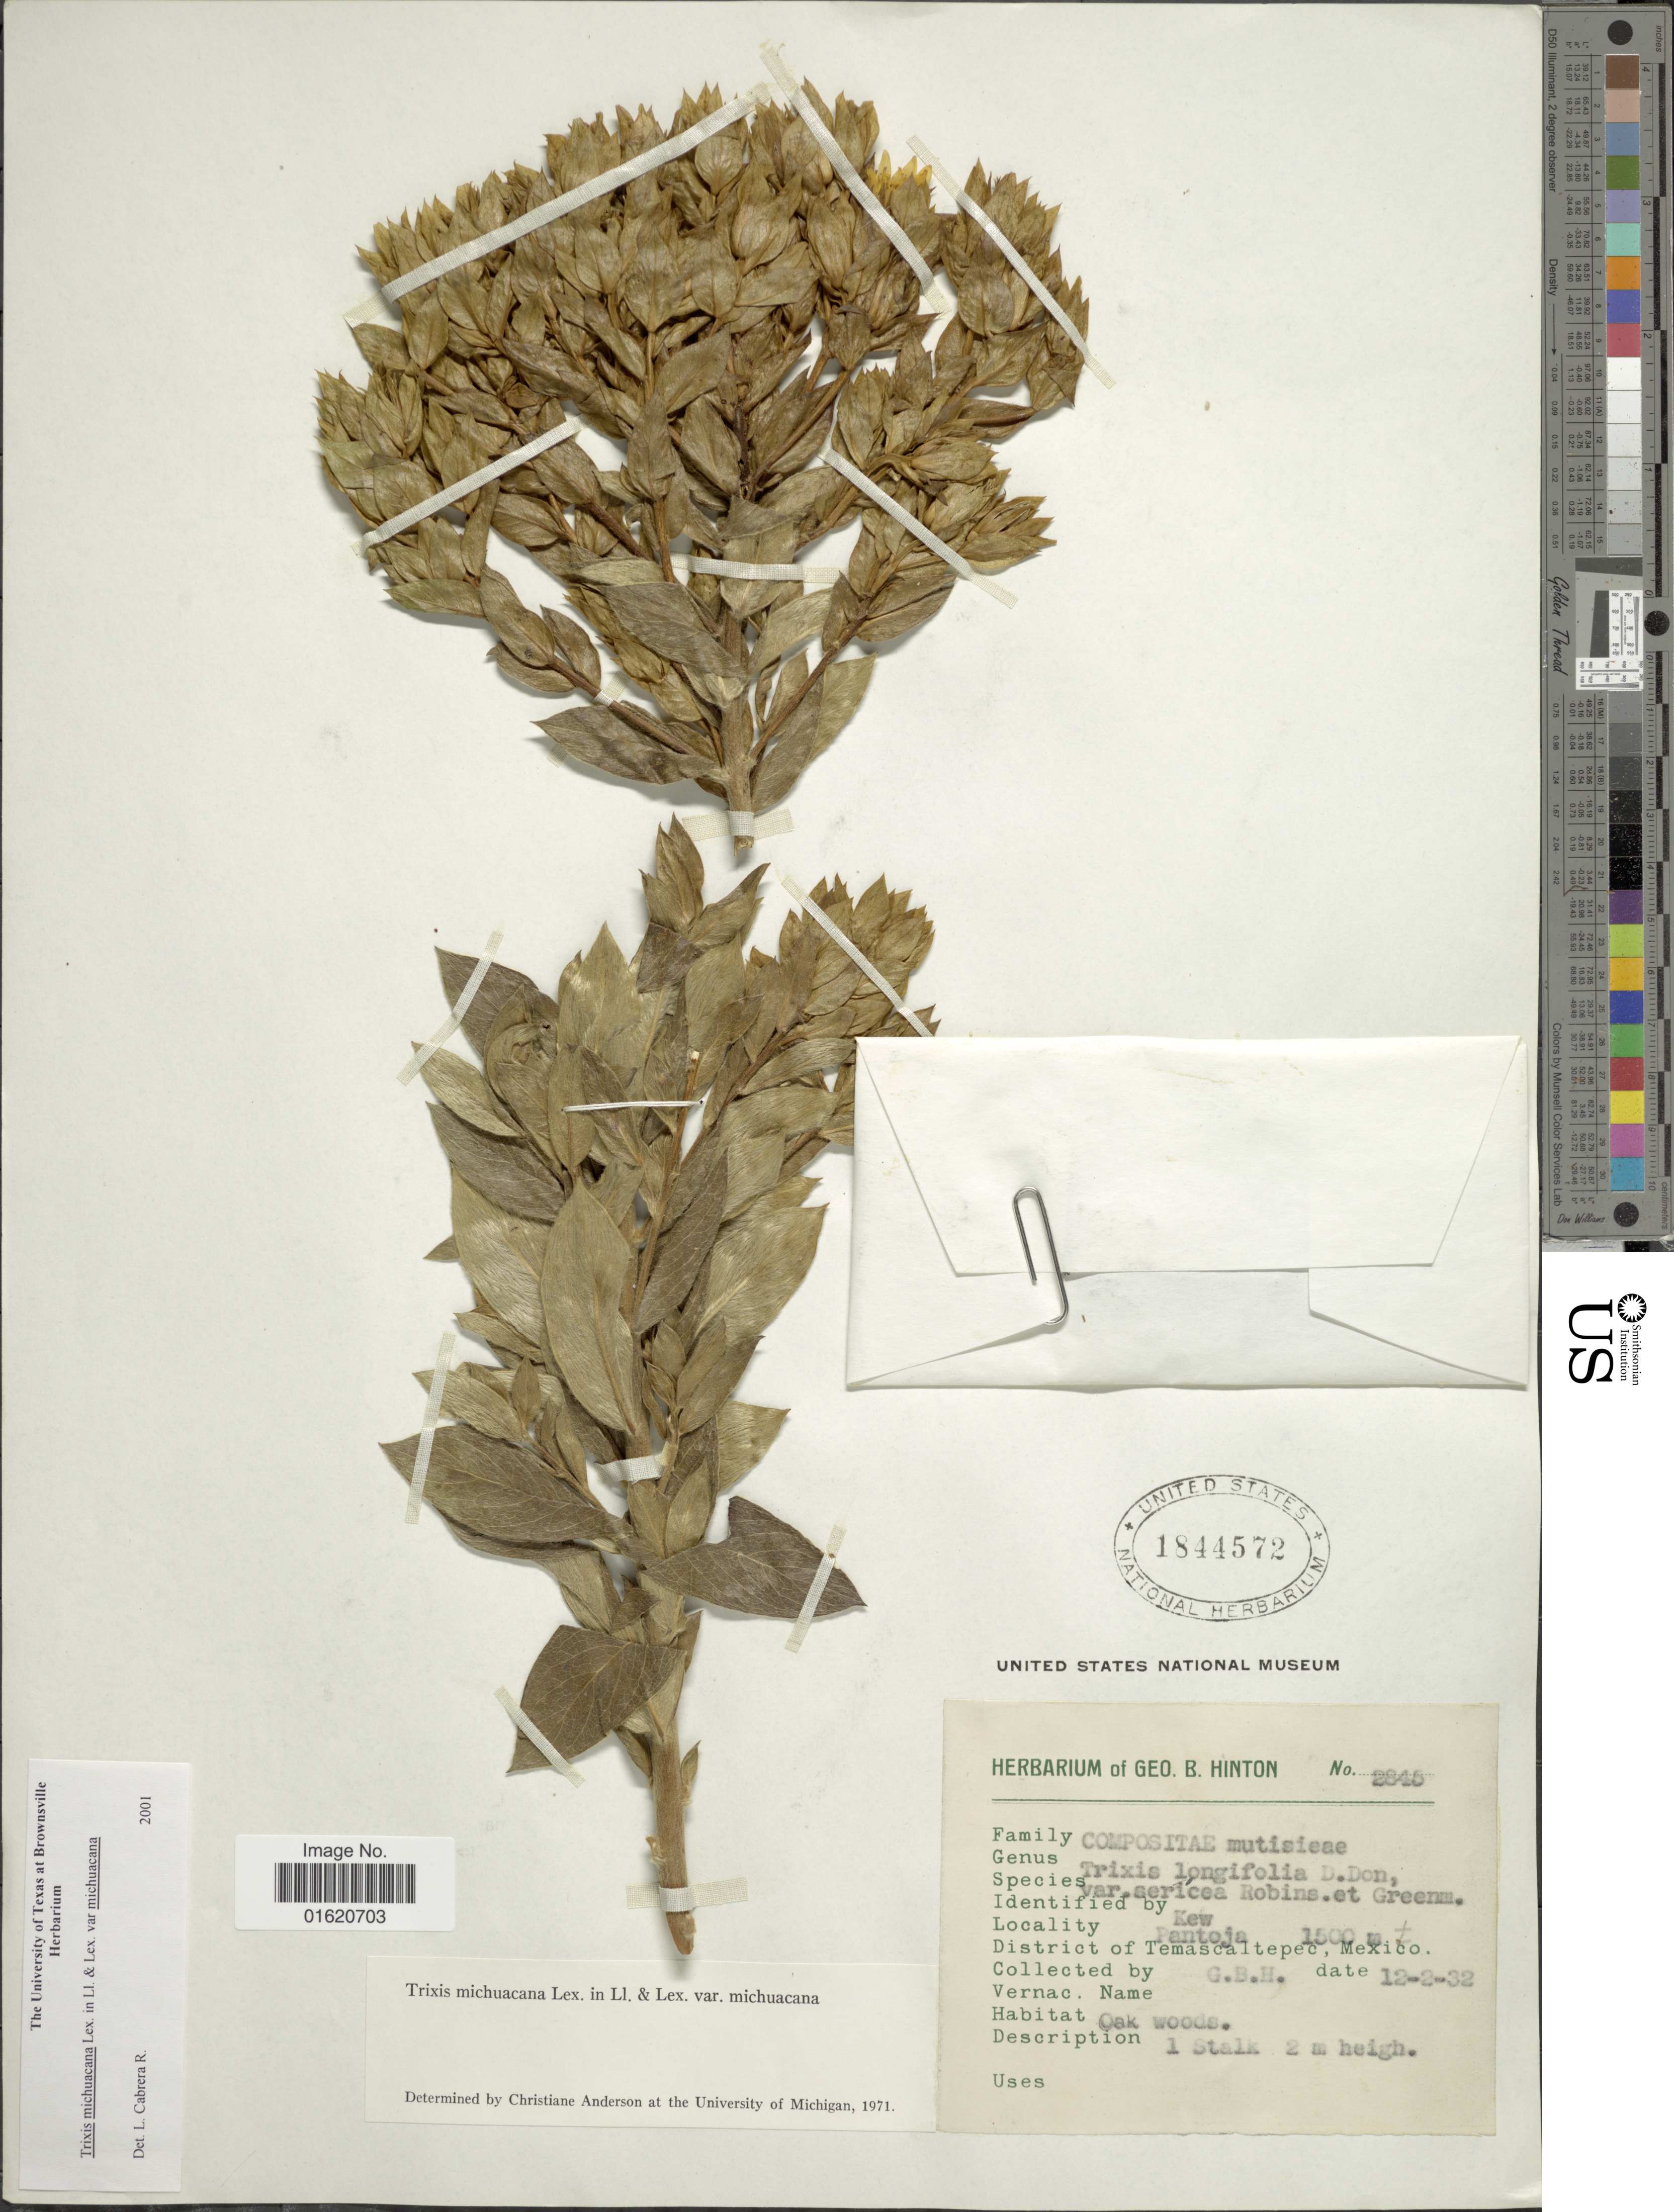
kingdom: Plantae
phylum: Tracheophyta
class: Magnoliopsida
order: Asterales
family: Asteraceae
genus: Trixis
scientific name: Trixis michuacana var. michuacana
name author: Lex.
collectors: G. B. Hinton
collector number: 2845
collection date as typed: Transcribed d/m/y: 12/2/32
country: Mexico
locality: Pantoja, District of Temascatepec, Oak woods. Kew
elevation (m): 1500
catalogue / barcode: US 1844572